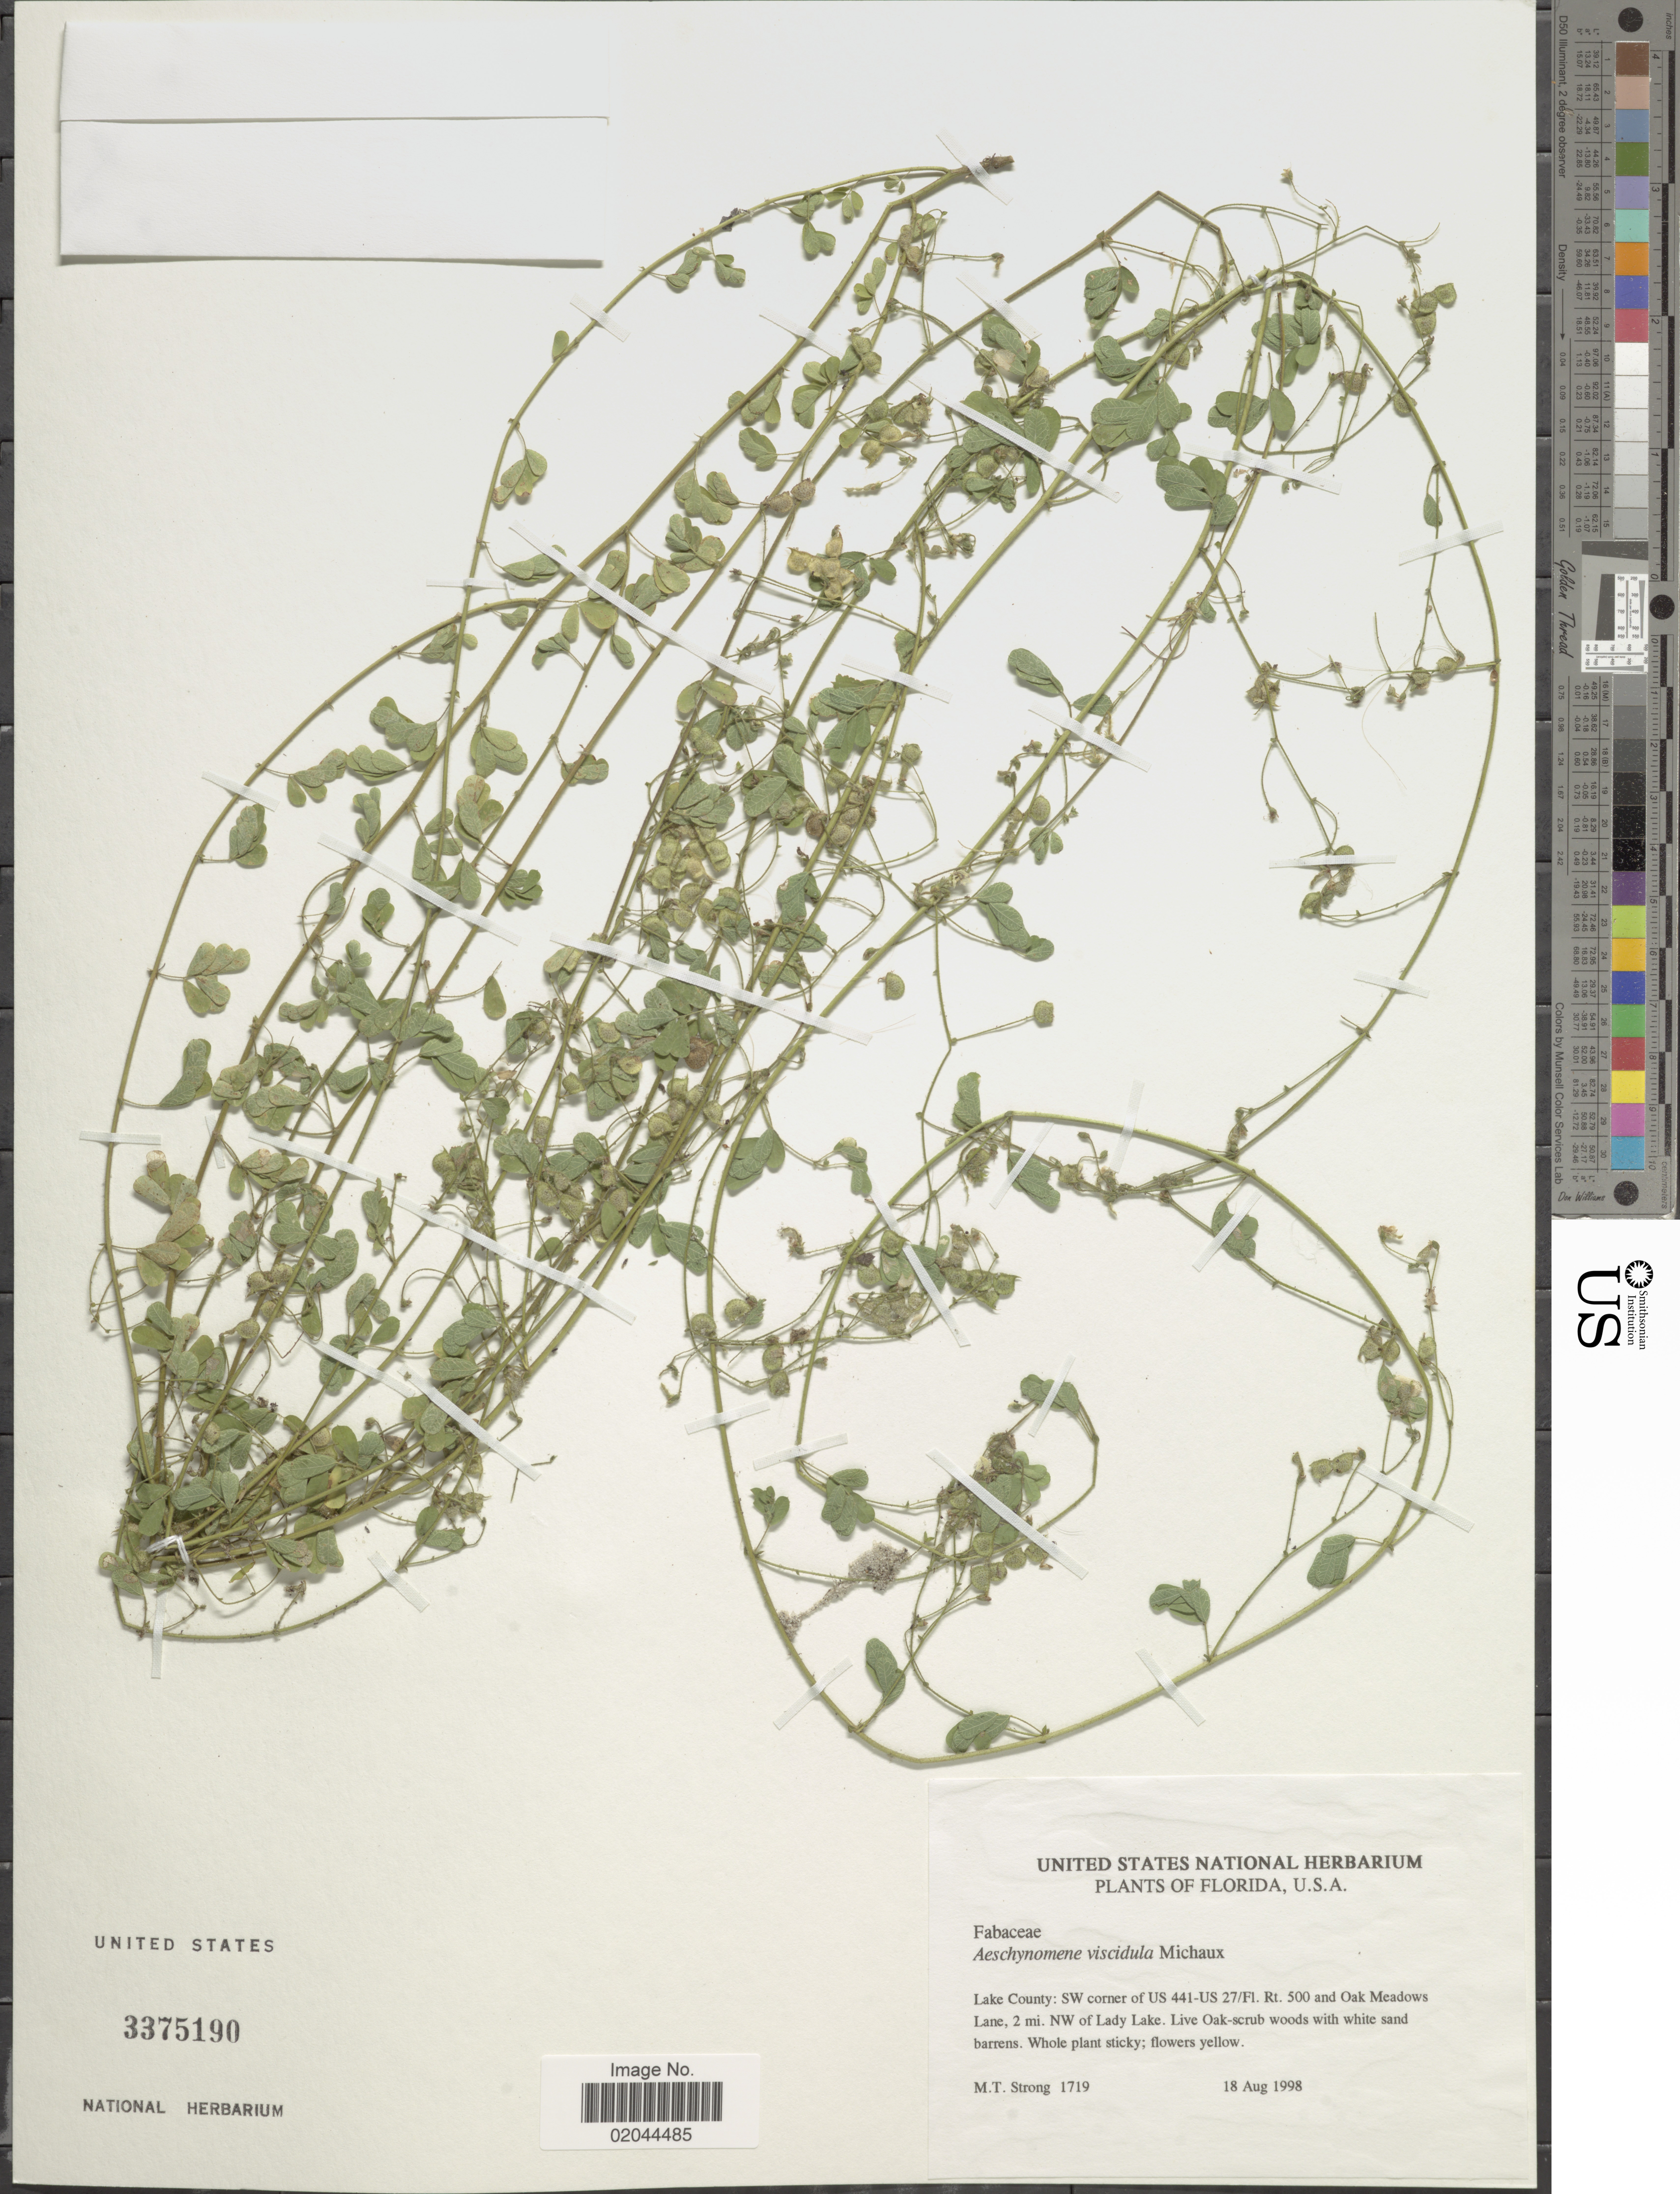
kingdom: Plantae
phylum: Tracheophyta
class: Magnoliopsida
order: Fabales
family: Fabaceae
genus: Aeschynomene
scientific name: Aeschynomene viscidula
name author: Michx.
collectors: M. T. Strong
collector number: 1719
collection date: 1998-08-18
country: United States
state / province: Florida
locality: Lake County: SW corner of US 441-US 27/Fl.Rt. 500 and Oak Meadows Lane, 2 mi. NW of Lady Lake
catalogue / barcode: US 3375190